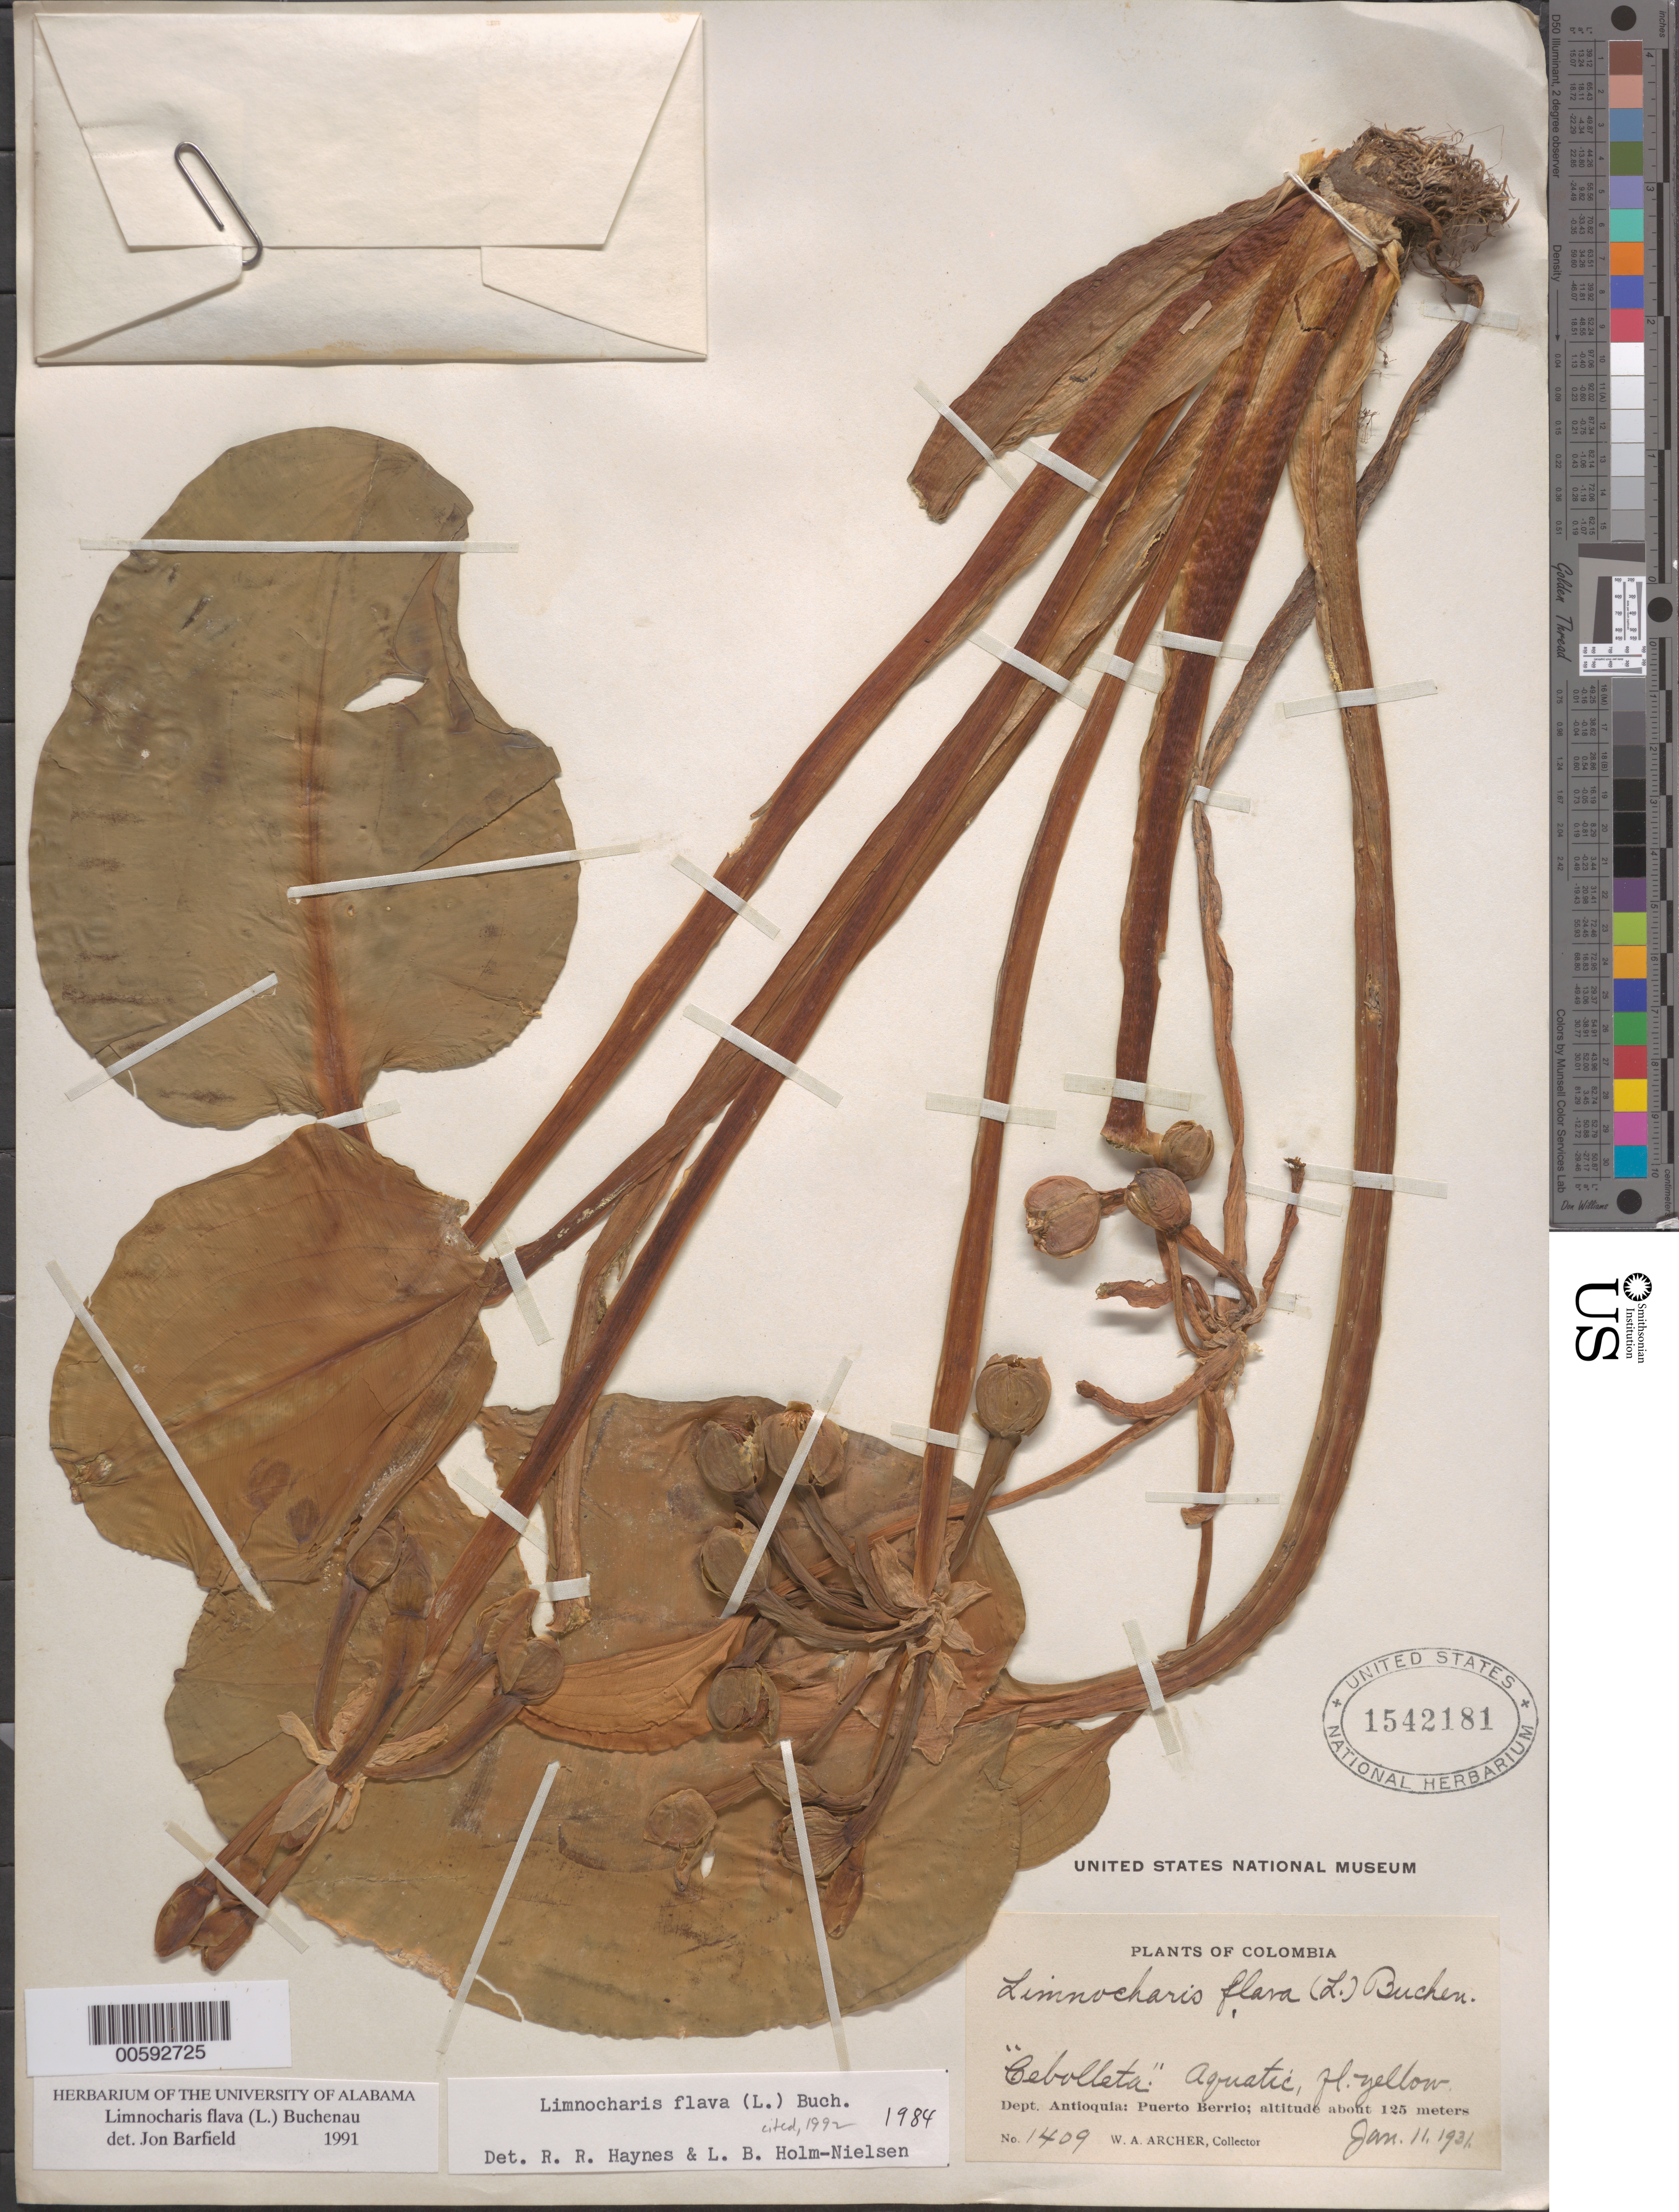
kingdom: Plantae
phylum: Tracheophyta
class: Liliopsida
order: Alismatales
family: Alismataceae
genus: Limnocharis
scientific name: Limnocharis flava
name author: (L.) Buchenau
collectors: W. A. Archer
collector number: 1409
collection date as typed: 11 Jan 1931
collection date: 1931-01-11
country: Colombia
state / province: Antioquia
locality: Puerto Berrio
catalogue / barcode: US 1542181